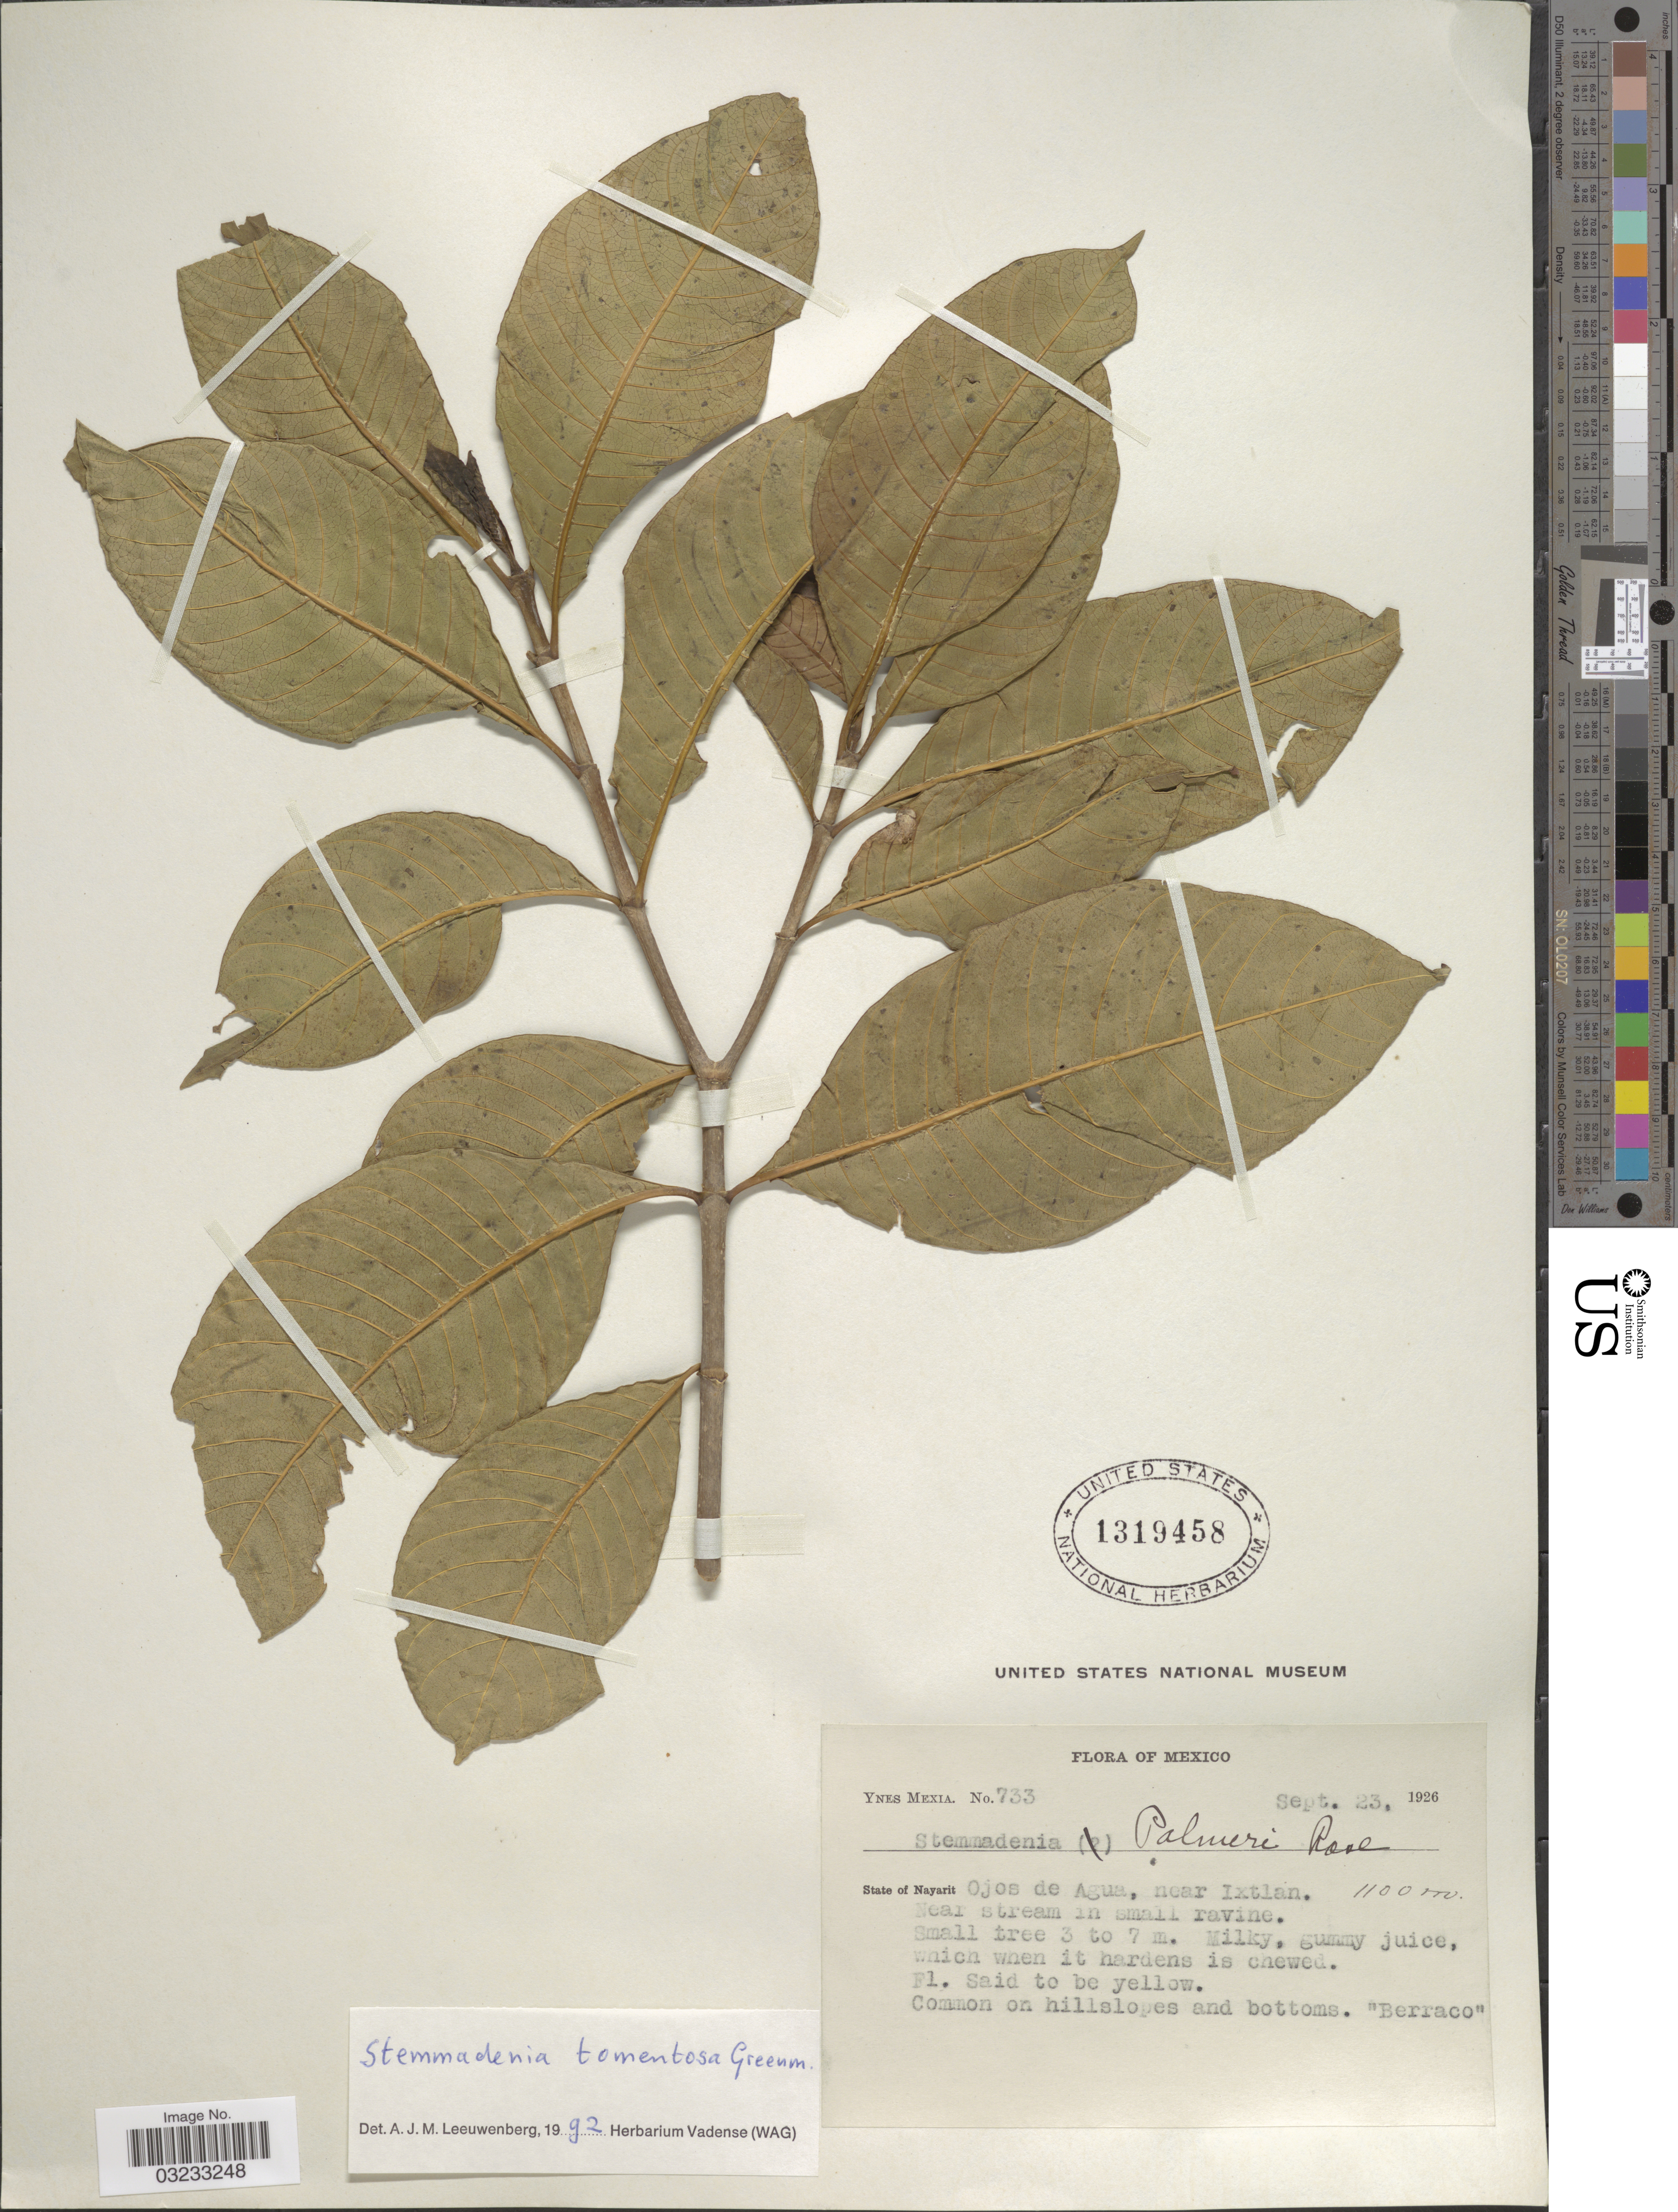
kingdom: Plantae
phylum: Tracheophyta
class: Magnoliopsida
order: Gentianales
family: Apocynaceae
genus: Stemmadenia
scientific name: Stemmadenia tomentosa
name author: Greenm.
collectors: Y. Mexia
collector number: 733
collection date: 1926-09-23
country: Mexico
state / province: Nayarit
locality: Ojos de Agua, near Ixtlan.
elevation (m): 1100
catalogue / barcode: US 1319458